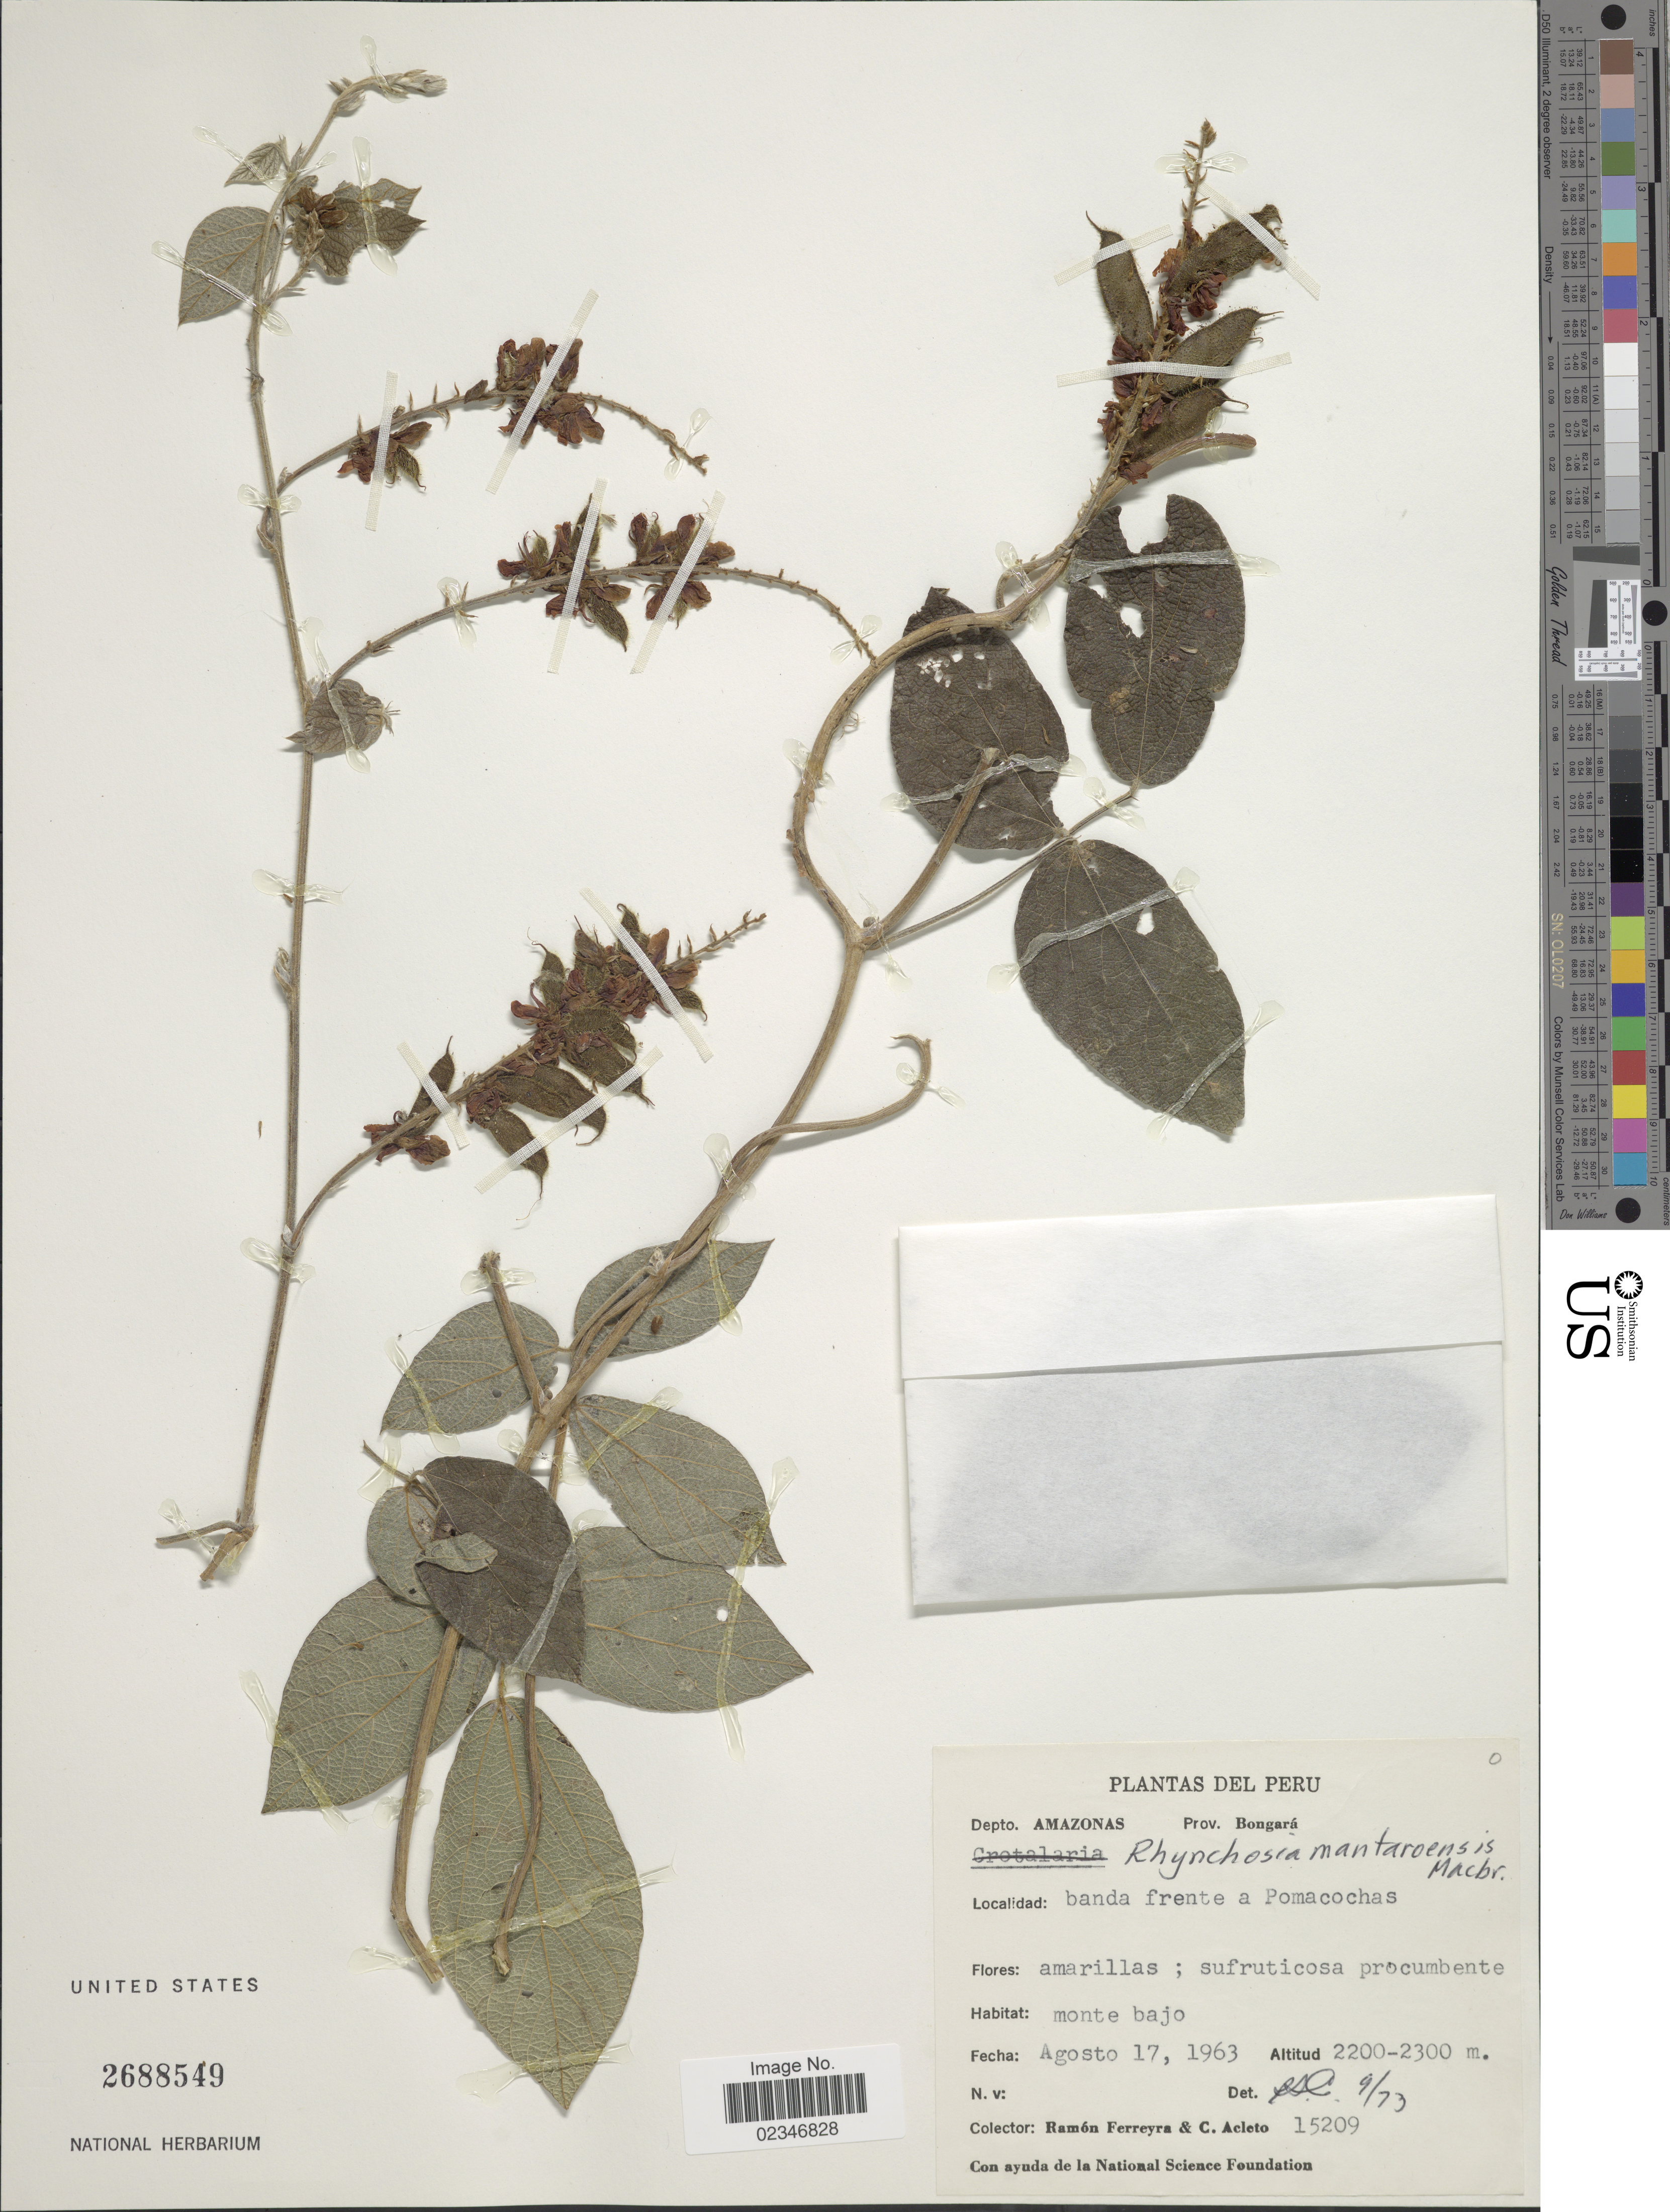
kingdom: Plantae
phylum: Tracheophyta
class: Magnoliopsida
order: Fabales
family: Fabaceae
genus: Rhynchosia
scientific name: Rhynchosia mantaroensis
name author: J.F. Macbr.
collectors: R. A. Ferreyra & C. Acleto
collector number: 15209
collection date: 1963-08-17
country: Peru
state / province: Amazonas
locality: Depto. Amazonas, Prov. Bongara, banda frente a Pomacochas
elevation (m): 2200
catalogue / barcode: US 2688549